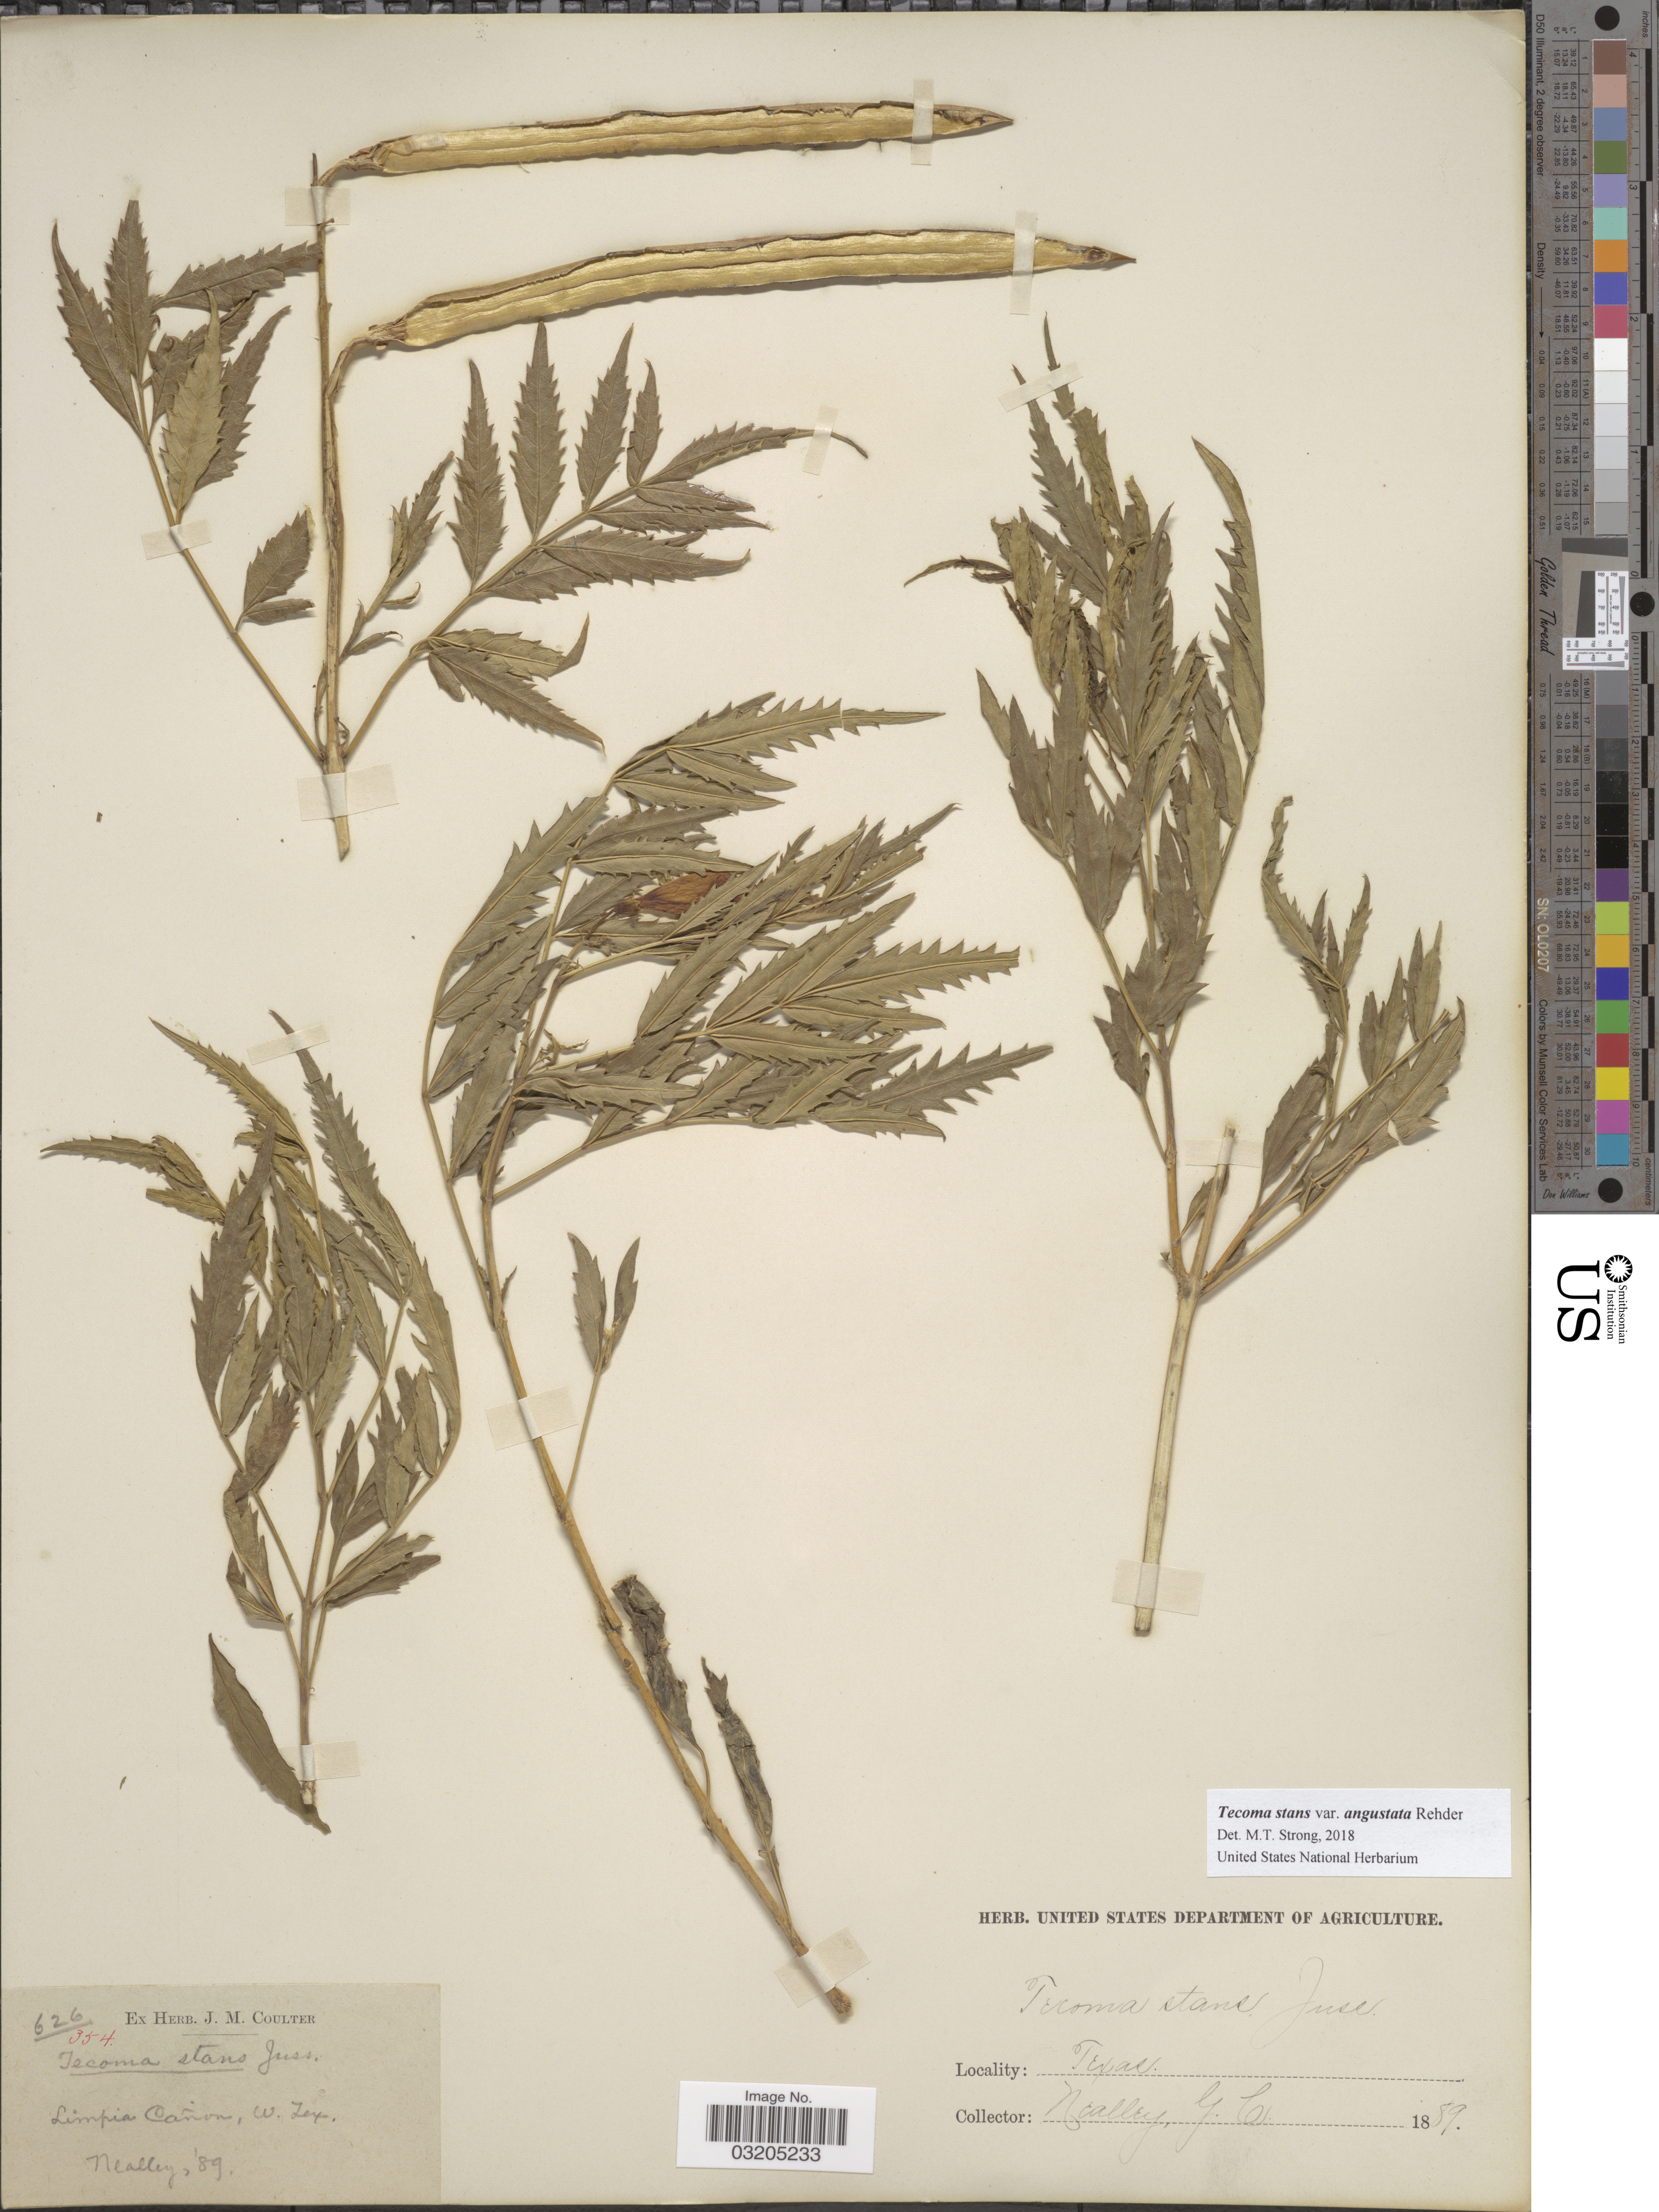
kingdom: Plantae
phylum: Tracheophyta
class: Magnoliopsida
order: Lamiales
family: Bignoniaceae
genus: Tecoma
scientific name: Tecoma stans var. angustata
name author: Rehder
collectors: G. C. Nealley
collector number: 626/354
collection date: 1889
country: United States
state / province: Texas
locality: Limpia Cañon, W. Tex.